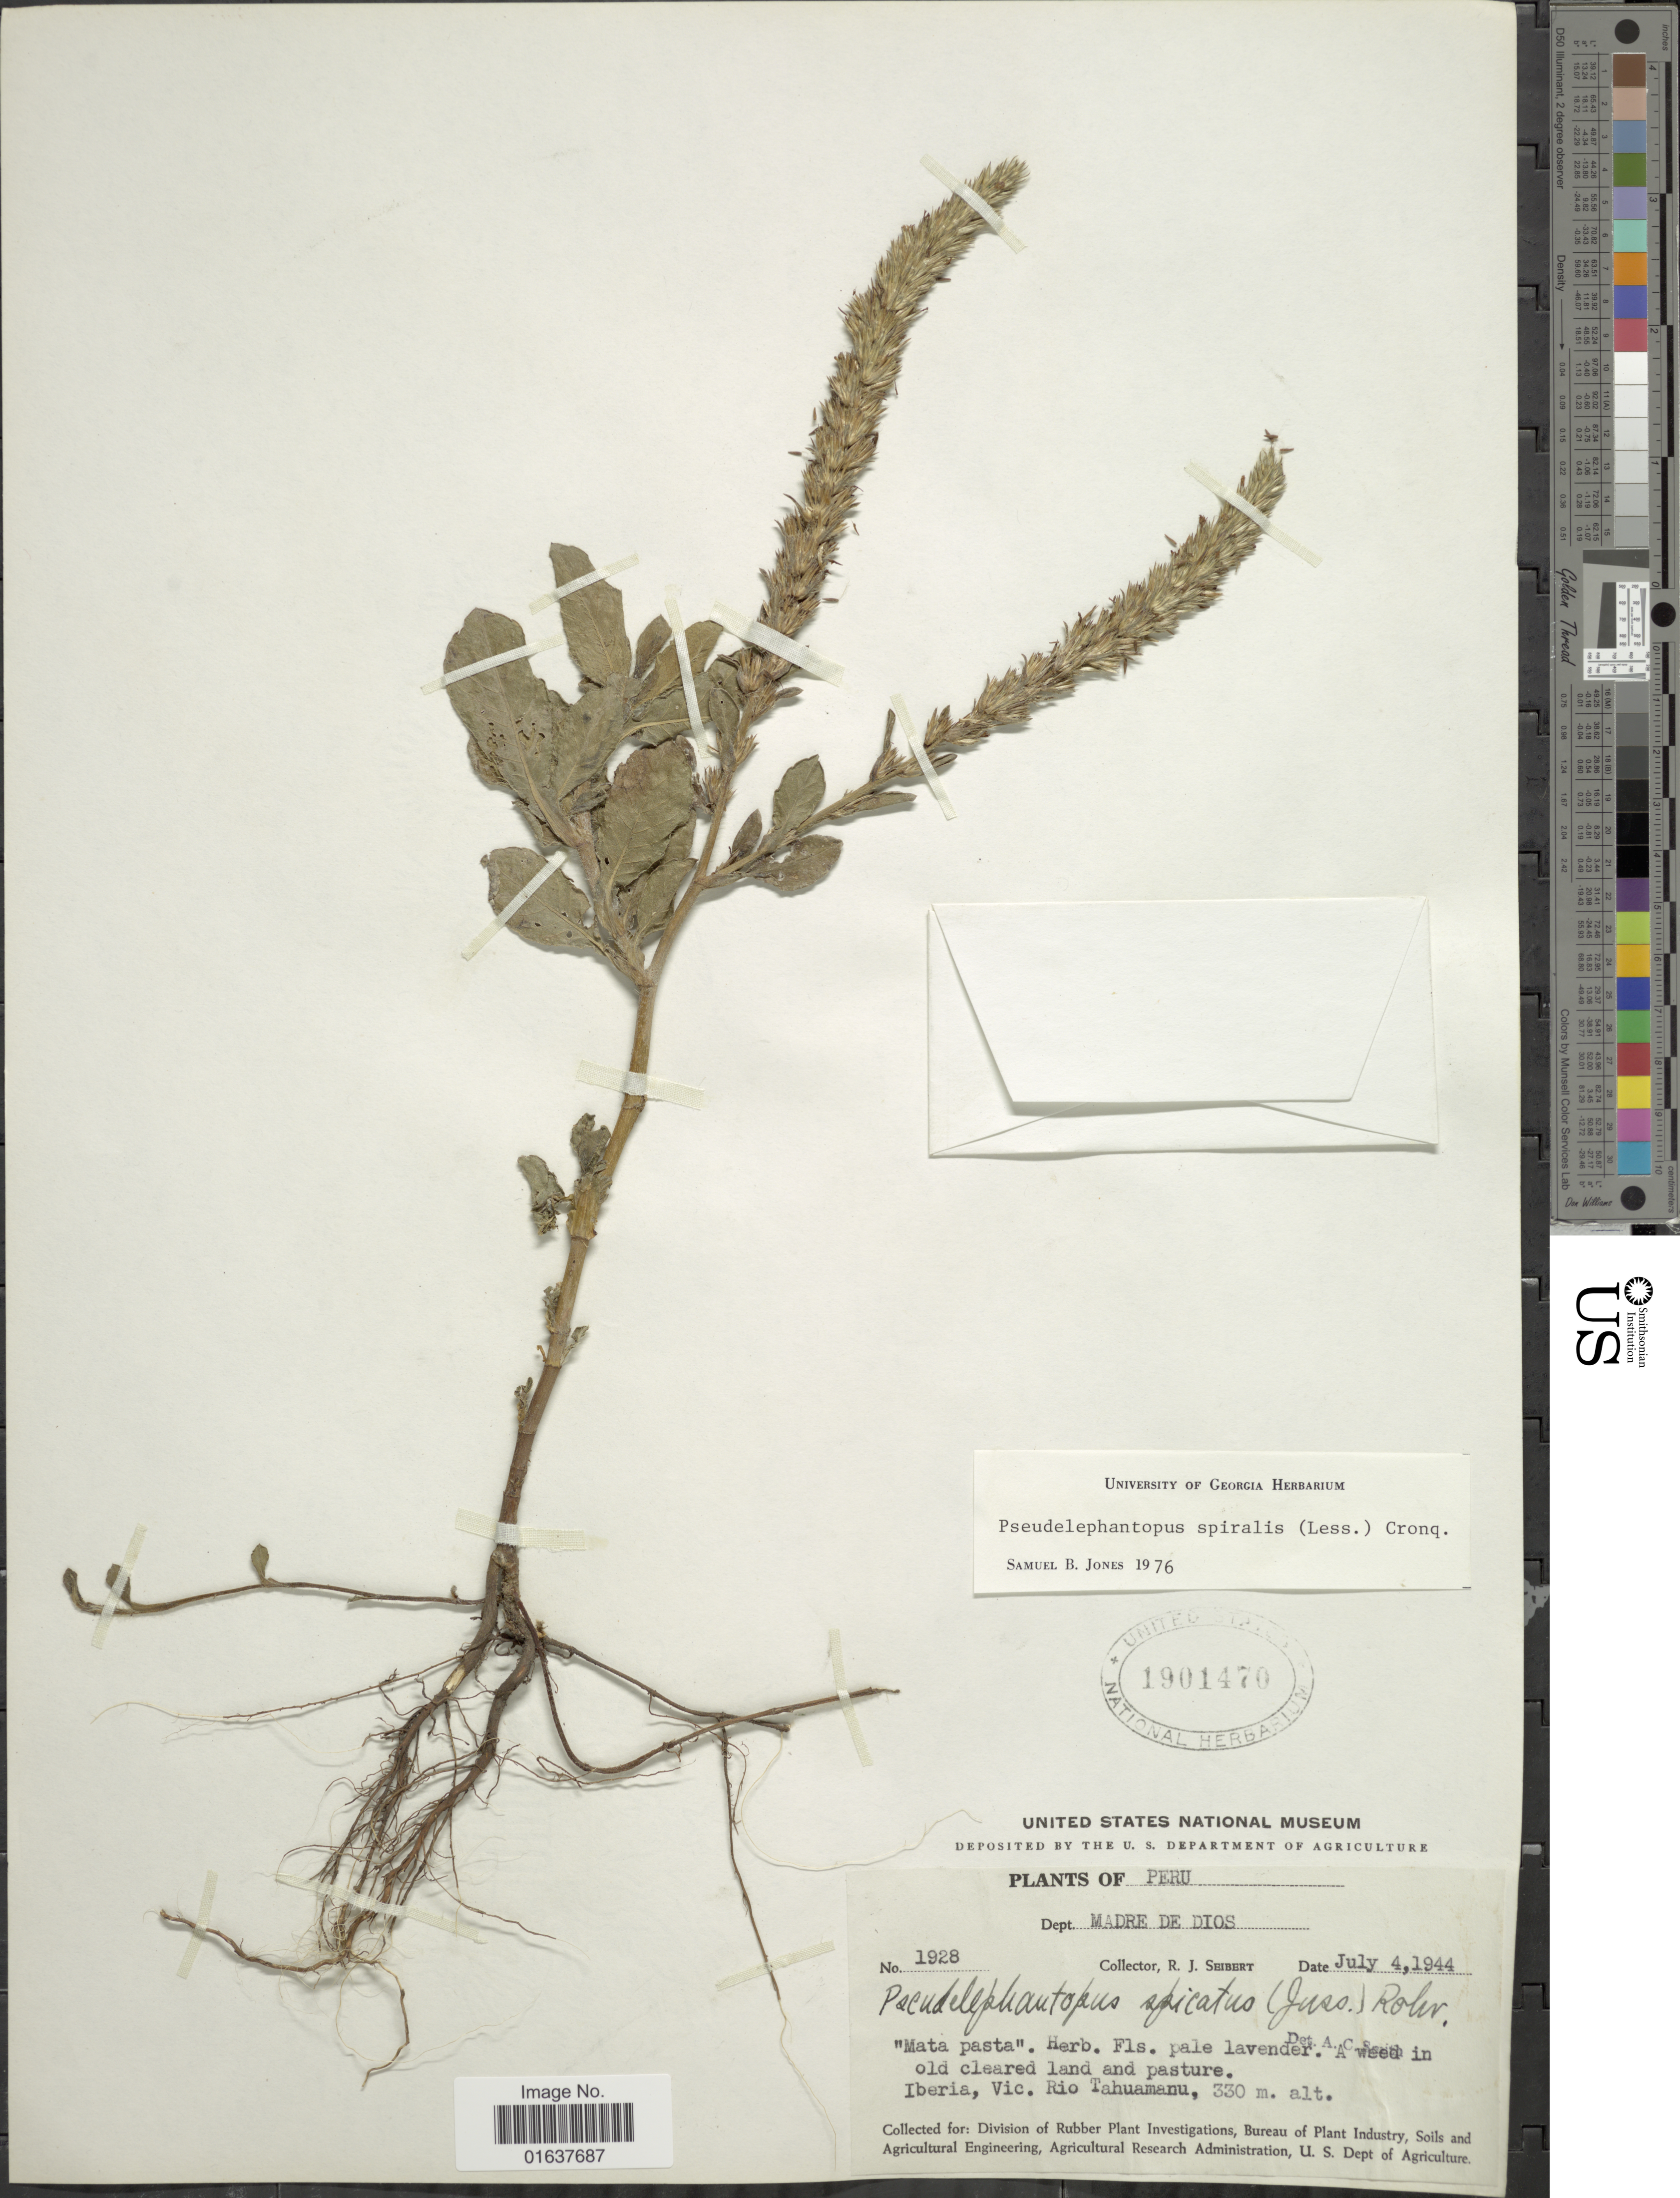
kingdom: Plantae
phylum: Tracheophyta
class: Magnoliopsida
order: Asterales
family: Asteraceae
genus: Pseudelephantopus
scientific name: Pseudelephantopus spiralis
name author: (Less.) Cronquist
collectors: R. J. Seibert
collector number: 1928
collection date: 1944-07-04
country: Peru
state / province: Madre de Dios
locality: Iberia, Vic. Rio Tahuamanu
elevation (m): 330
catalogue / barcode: US 1901470